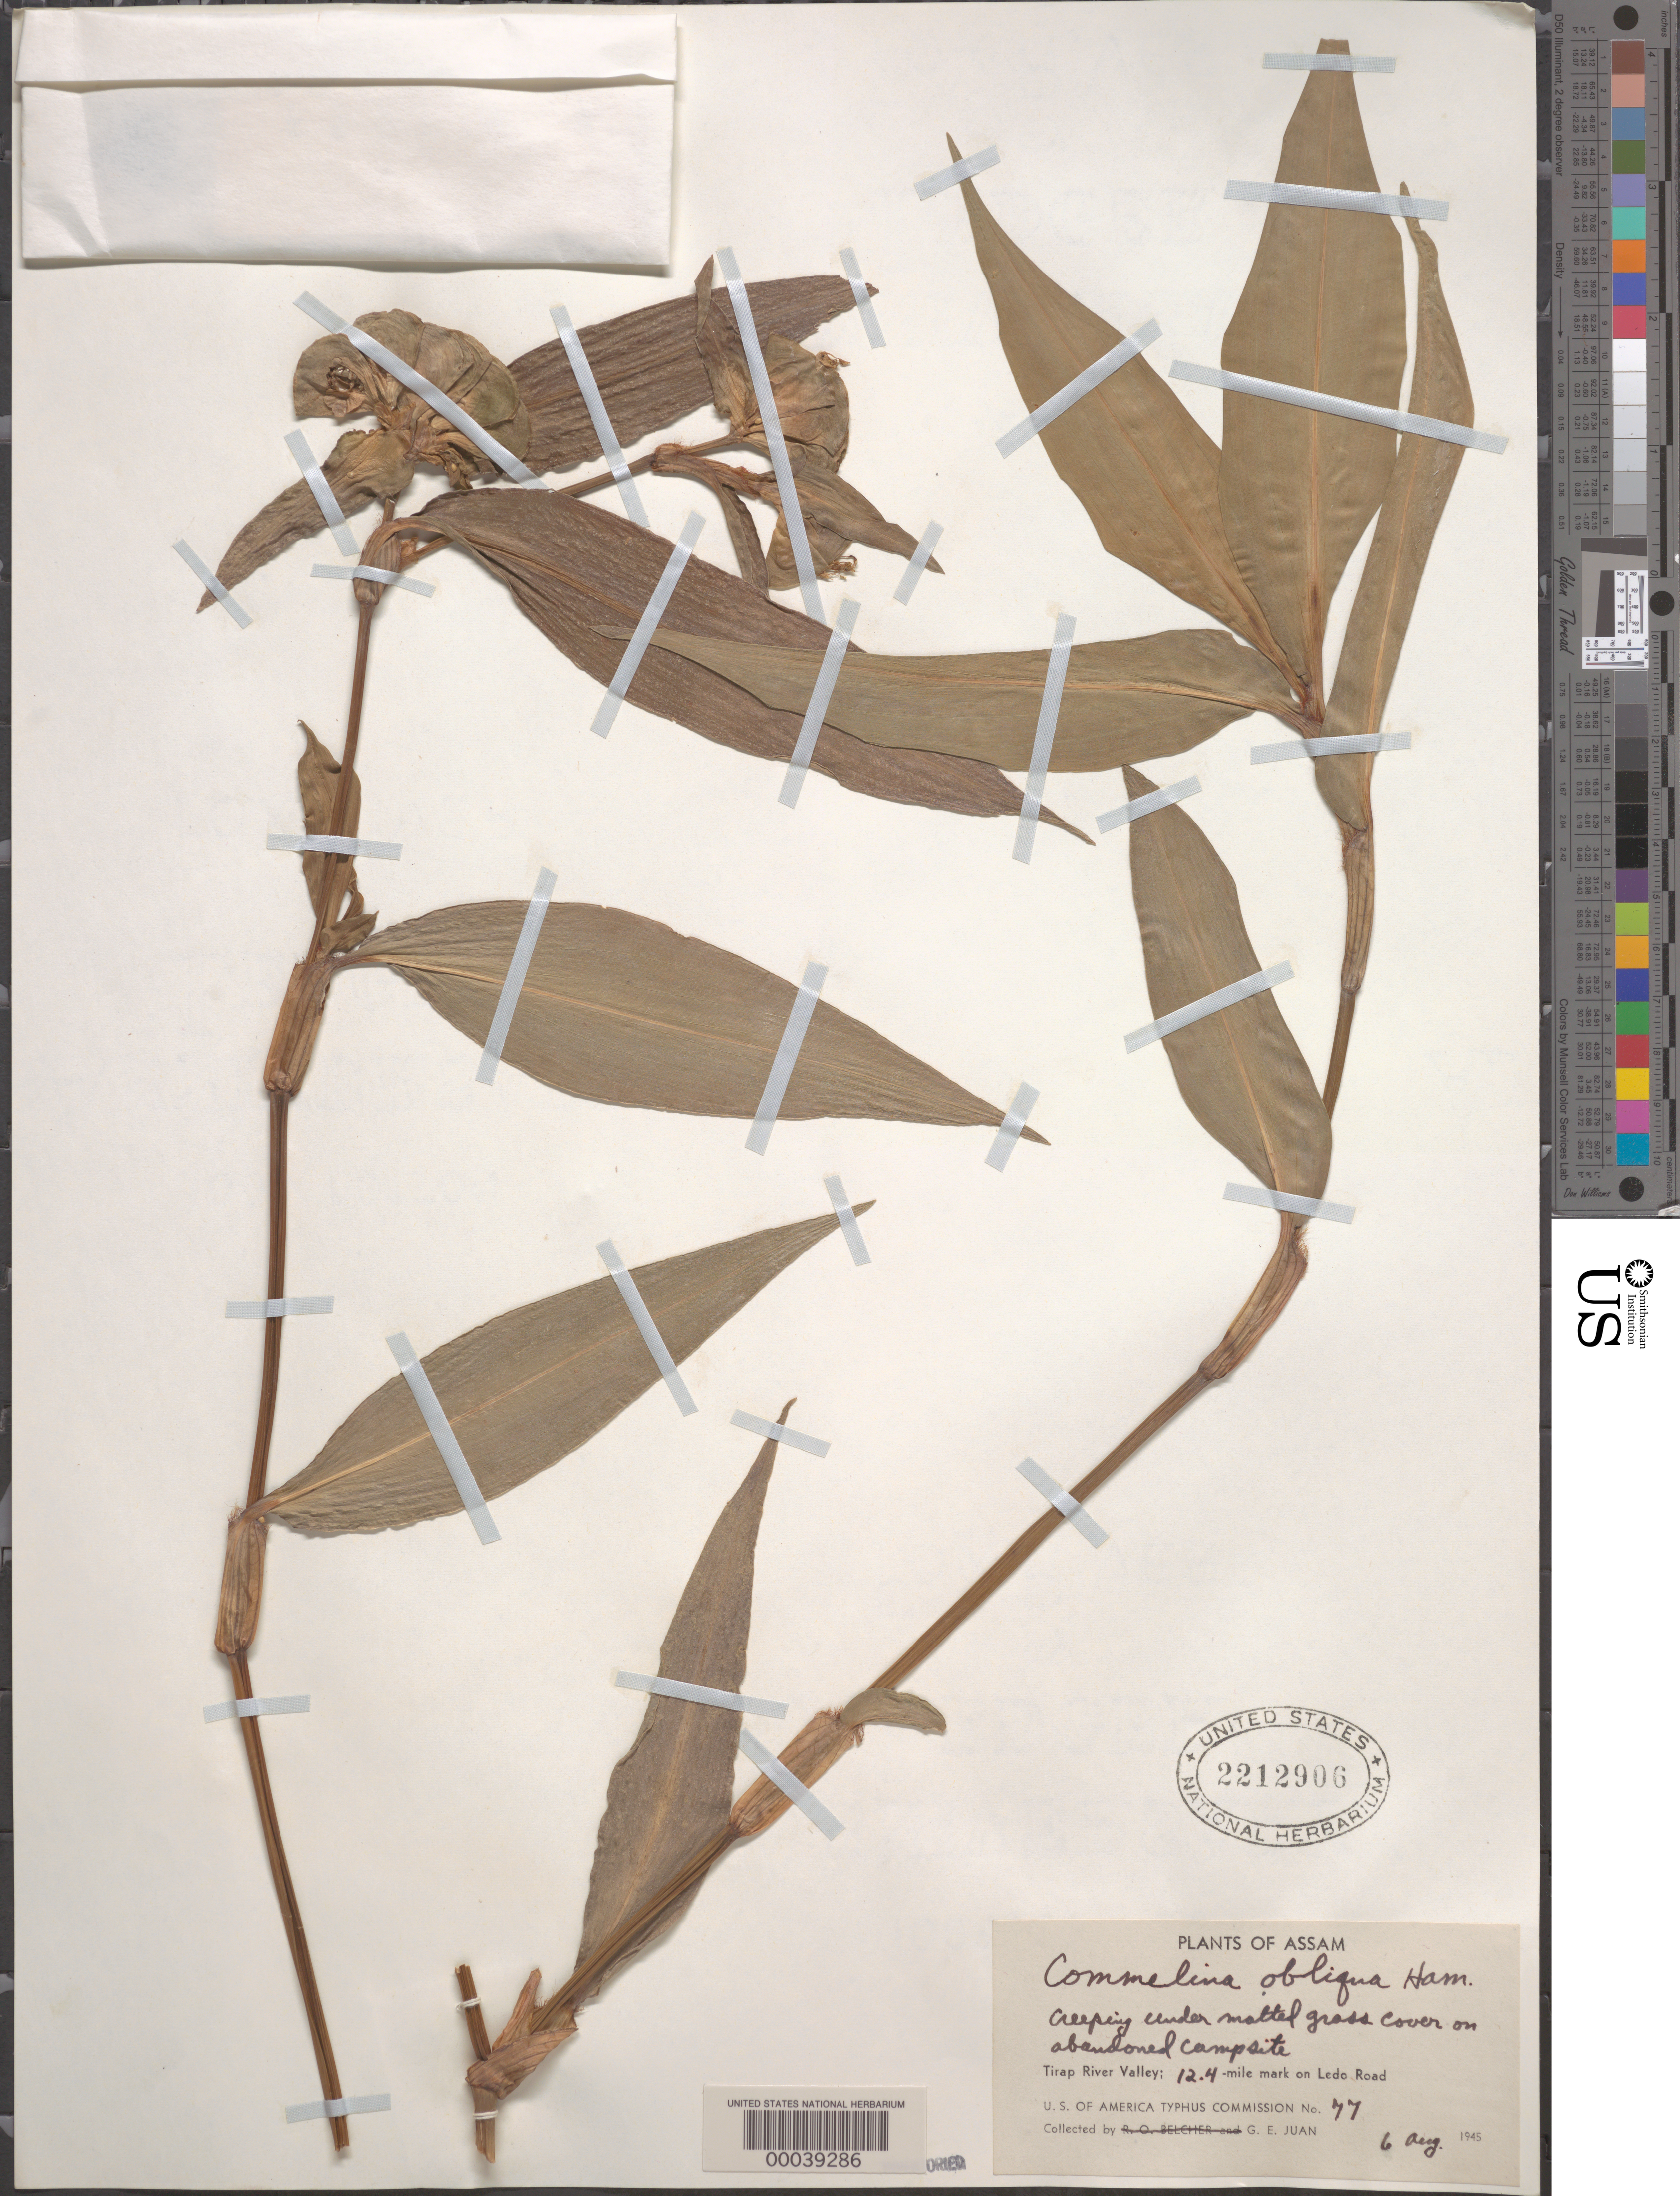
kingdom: Plantae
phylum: Tracheophyta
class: Liliopsida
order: Commelinales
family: Commelinaceae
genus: Commelina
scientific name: Commelina paludosa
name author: Blume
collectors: G. Juan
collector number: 77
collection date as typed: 06 Aug 1945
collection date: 1945-08-06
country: India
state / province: Assam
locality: Tirap river valley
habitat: Abandoned campsite; under matted grass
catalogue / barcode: US 2212906